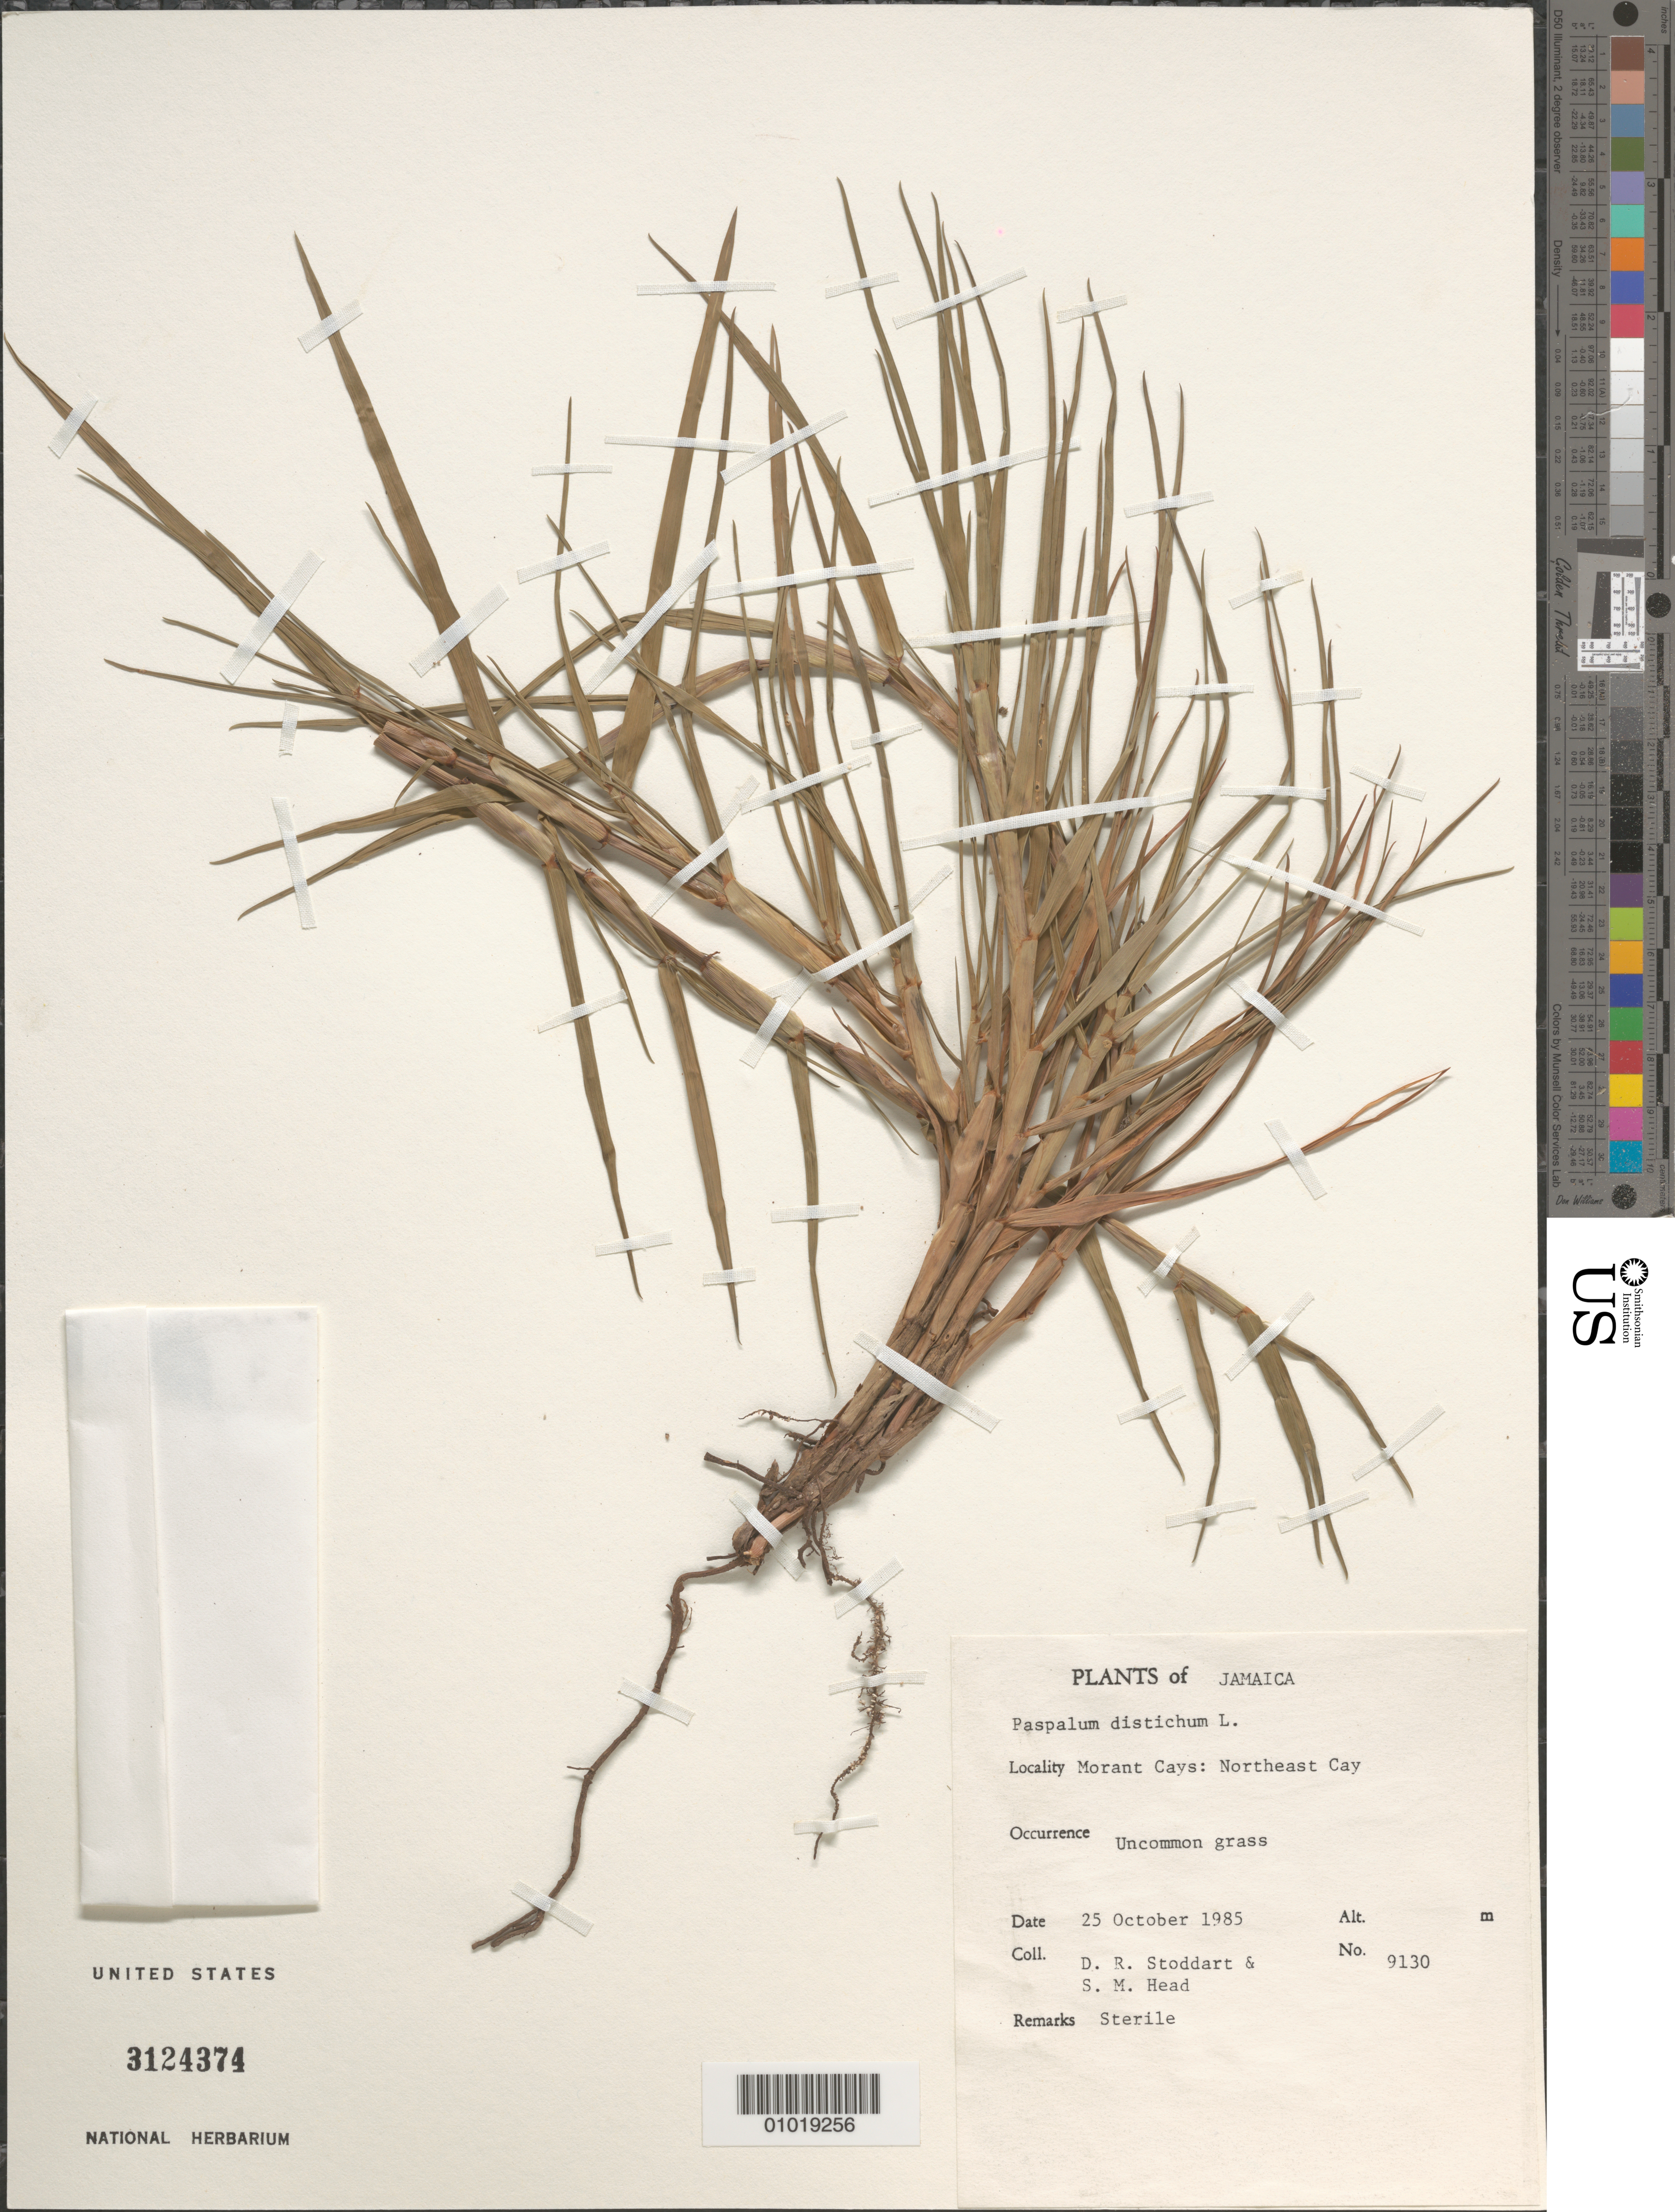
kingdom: Plantae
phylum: Tracheophyta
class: Liliopsida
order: Poales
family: Poaceae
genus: Paspalum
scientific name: Paspalum distichum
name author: L.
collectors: D. R. Stoddart & S. Head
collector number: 9130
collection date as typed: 25 Oct 1985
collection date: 1985-10-25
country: Jamaica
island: Jamaica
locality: Morant Cays, NE Cay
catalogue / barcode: US 3124374